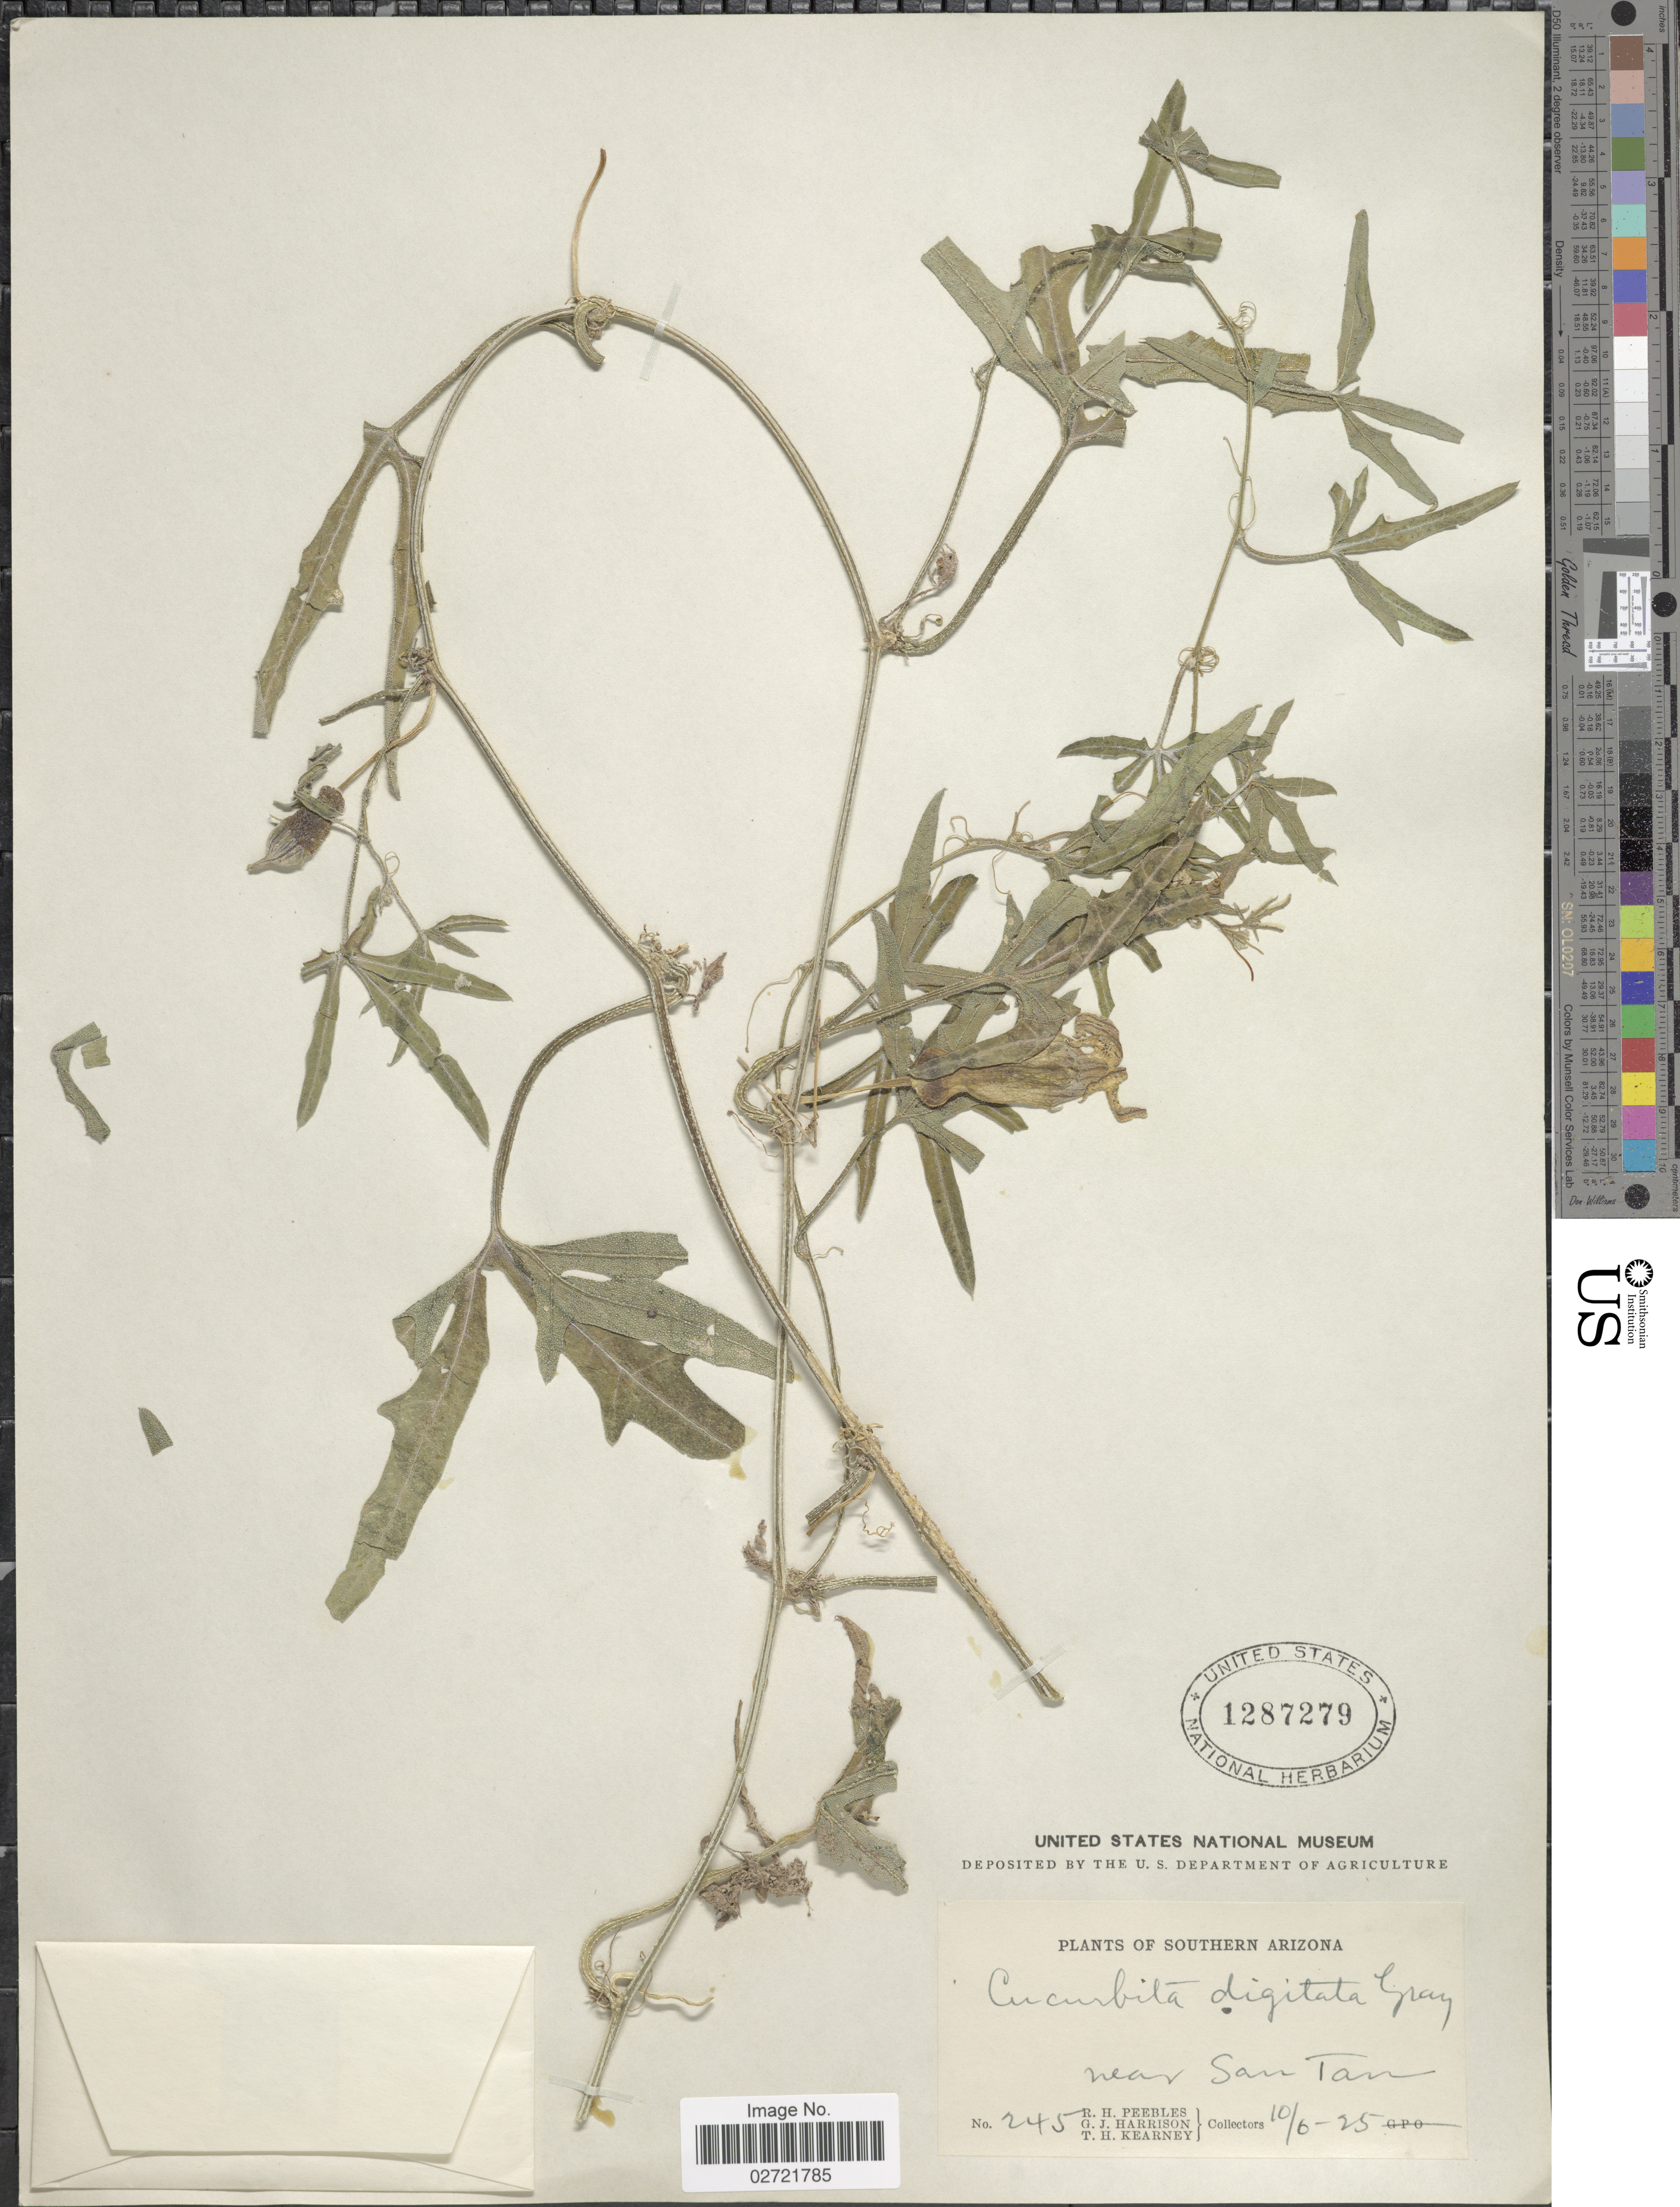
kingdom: Plantae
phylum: Tracheophyta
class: Magnoliopsida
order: Cucurbitales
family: Cucurbitaceae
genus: Cucurbita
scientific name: Cucurbita digitata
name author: A. Gray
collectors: R. H. Peebles, G. J. Harrison & T. H. Kearney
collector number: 245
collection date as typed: Transcribed d/m/y: 6/10/25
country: United States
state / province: Arizona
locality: Southern Arizona, near San Tan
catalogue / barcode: US 1287279